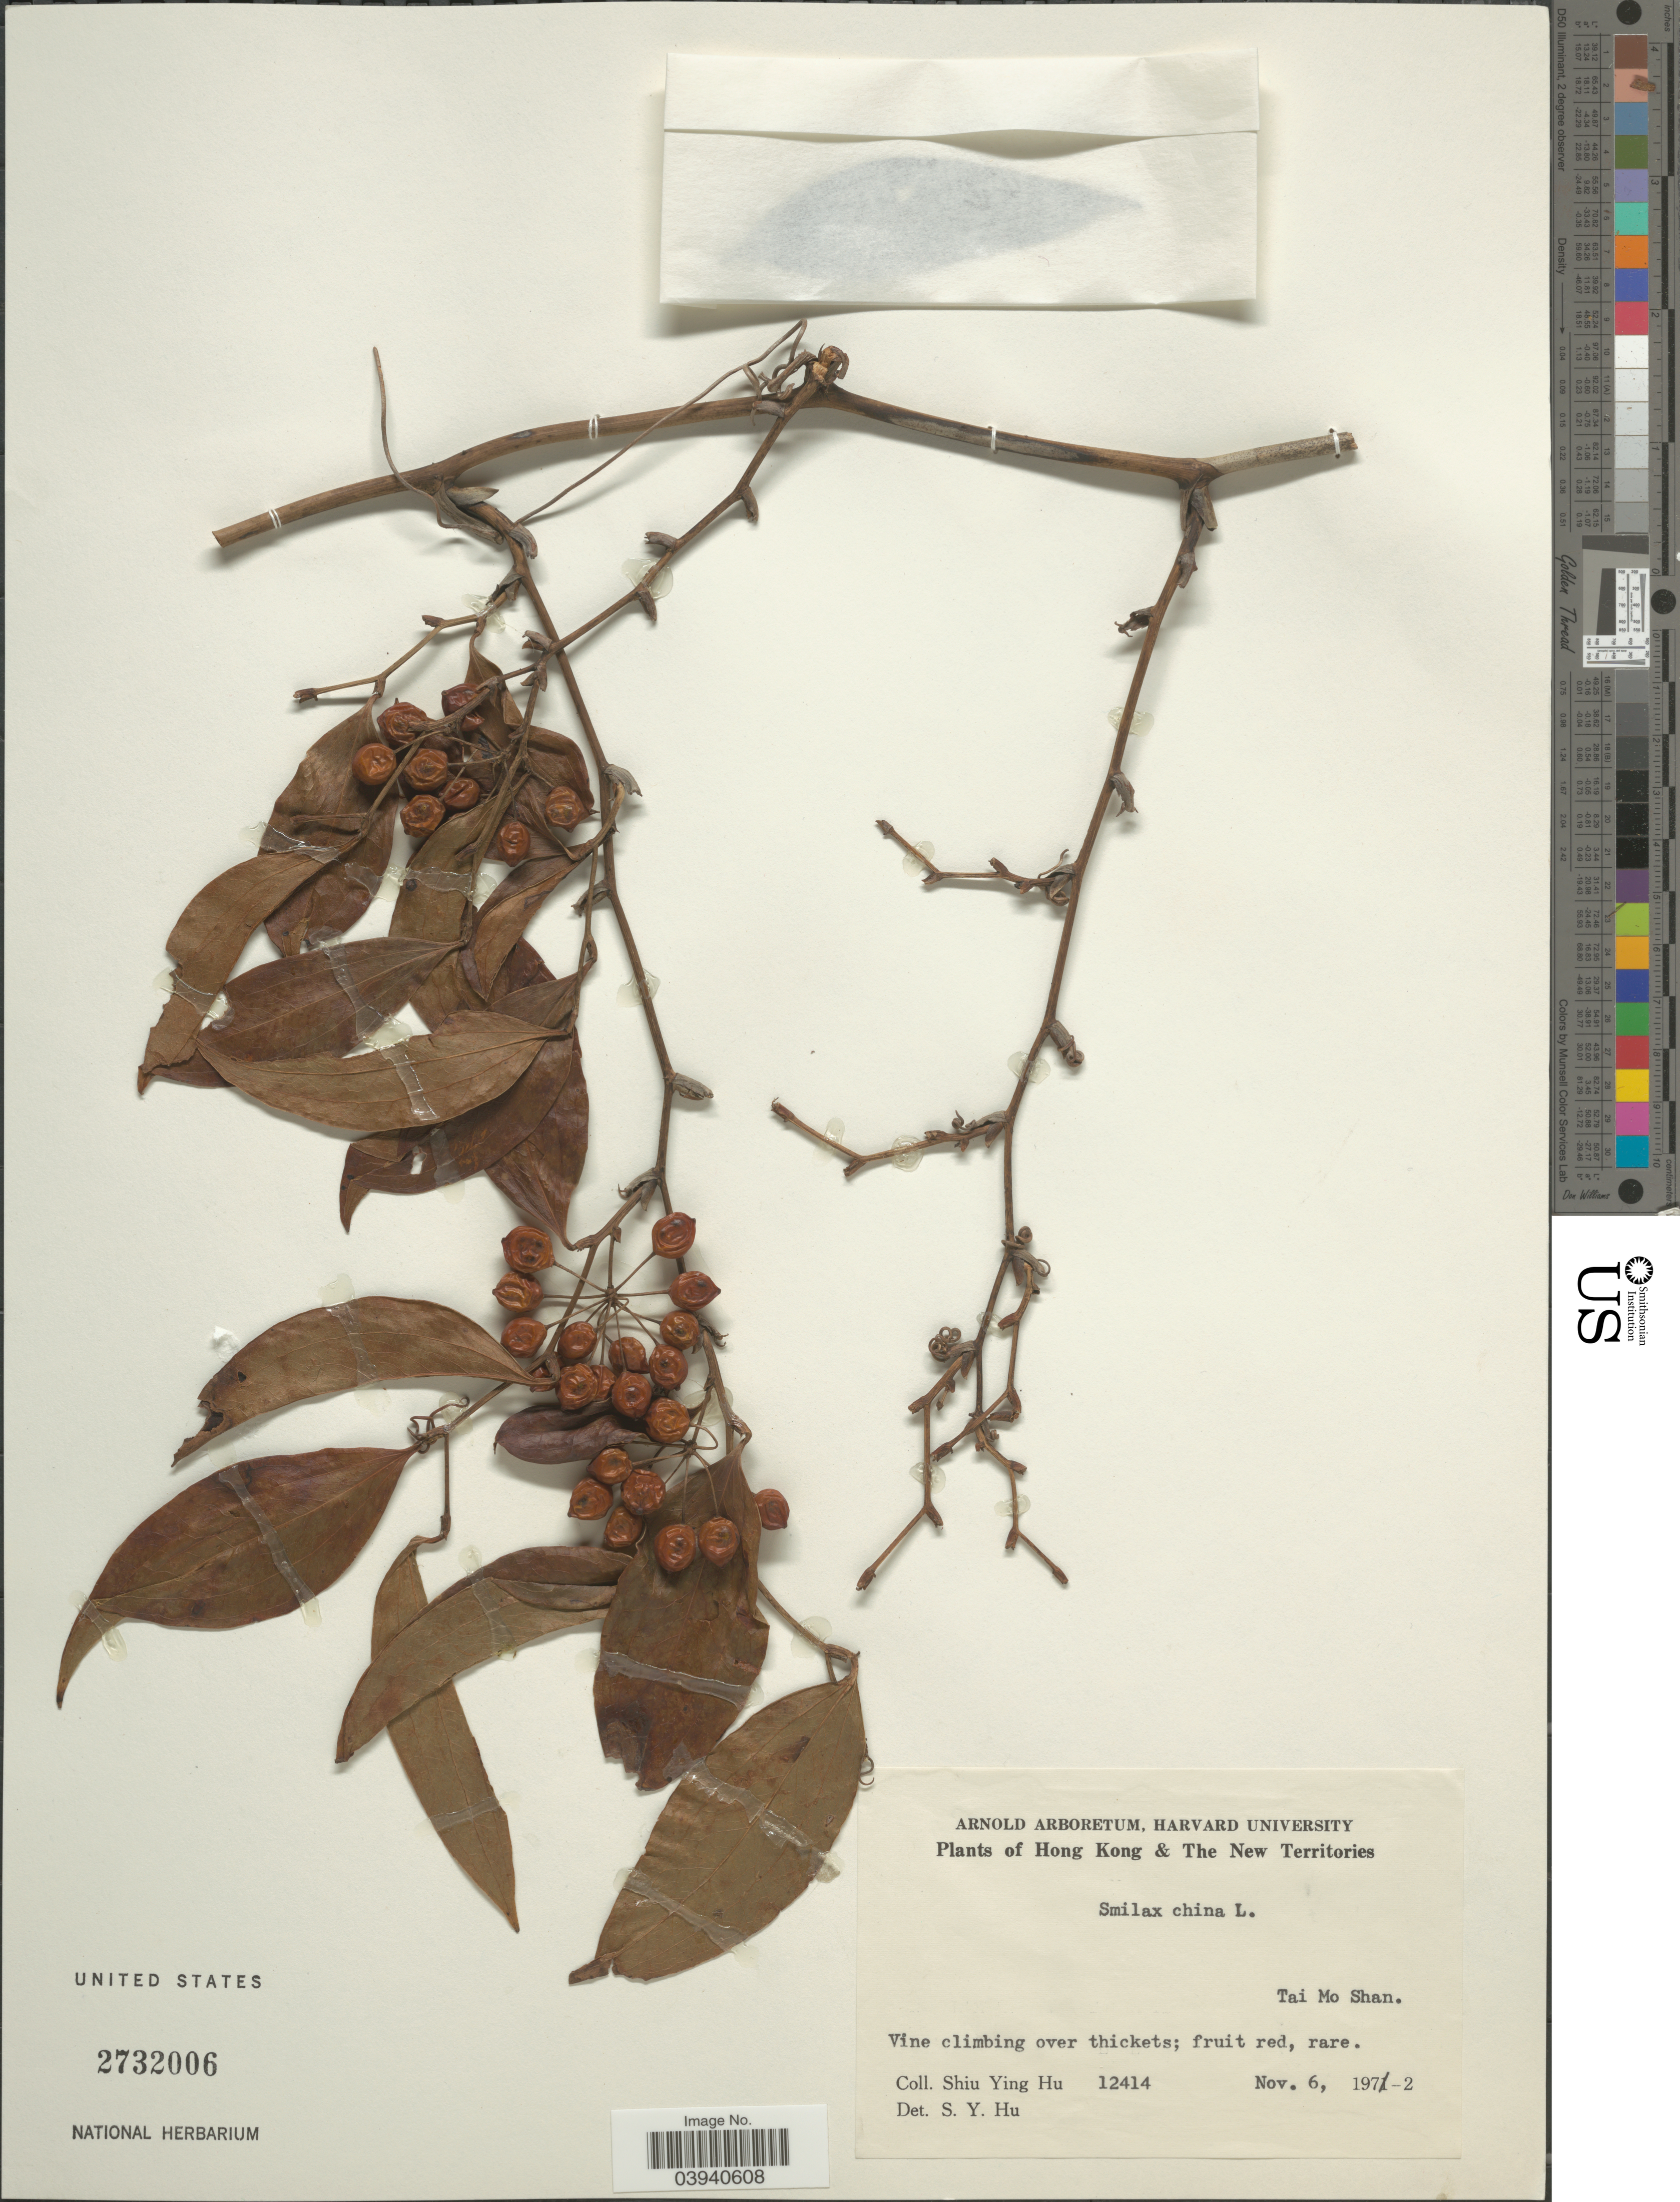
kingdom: Plantae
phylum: Tracheophyta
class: Liliopsida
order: Liliales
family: Smilacaceae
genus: Smilax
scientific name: Smilax china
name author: L.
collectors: S. Y. Hu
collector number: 12414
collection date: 1972-11-06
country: China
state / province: Hong Kong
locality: The New Territories. Tai Mo Shan.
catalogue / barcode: US 2732006